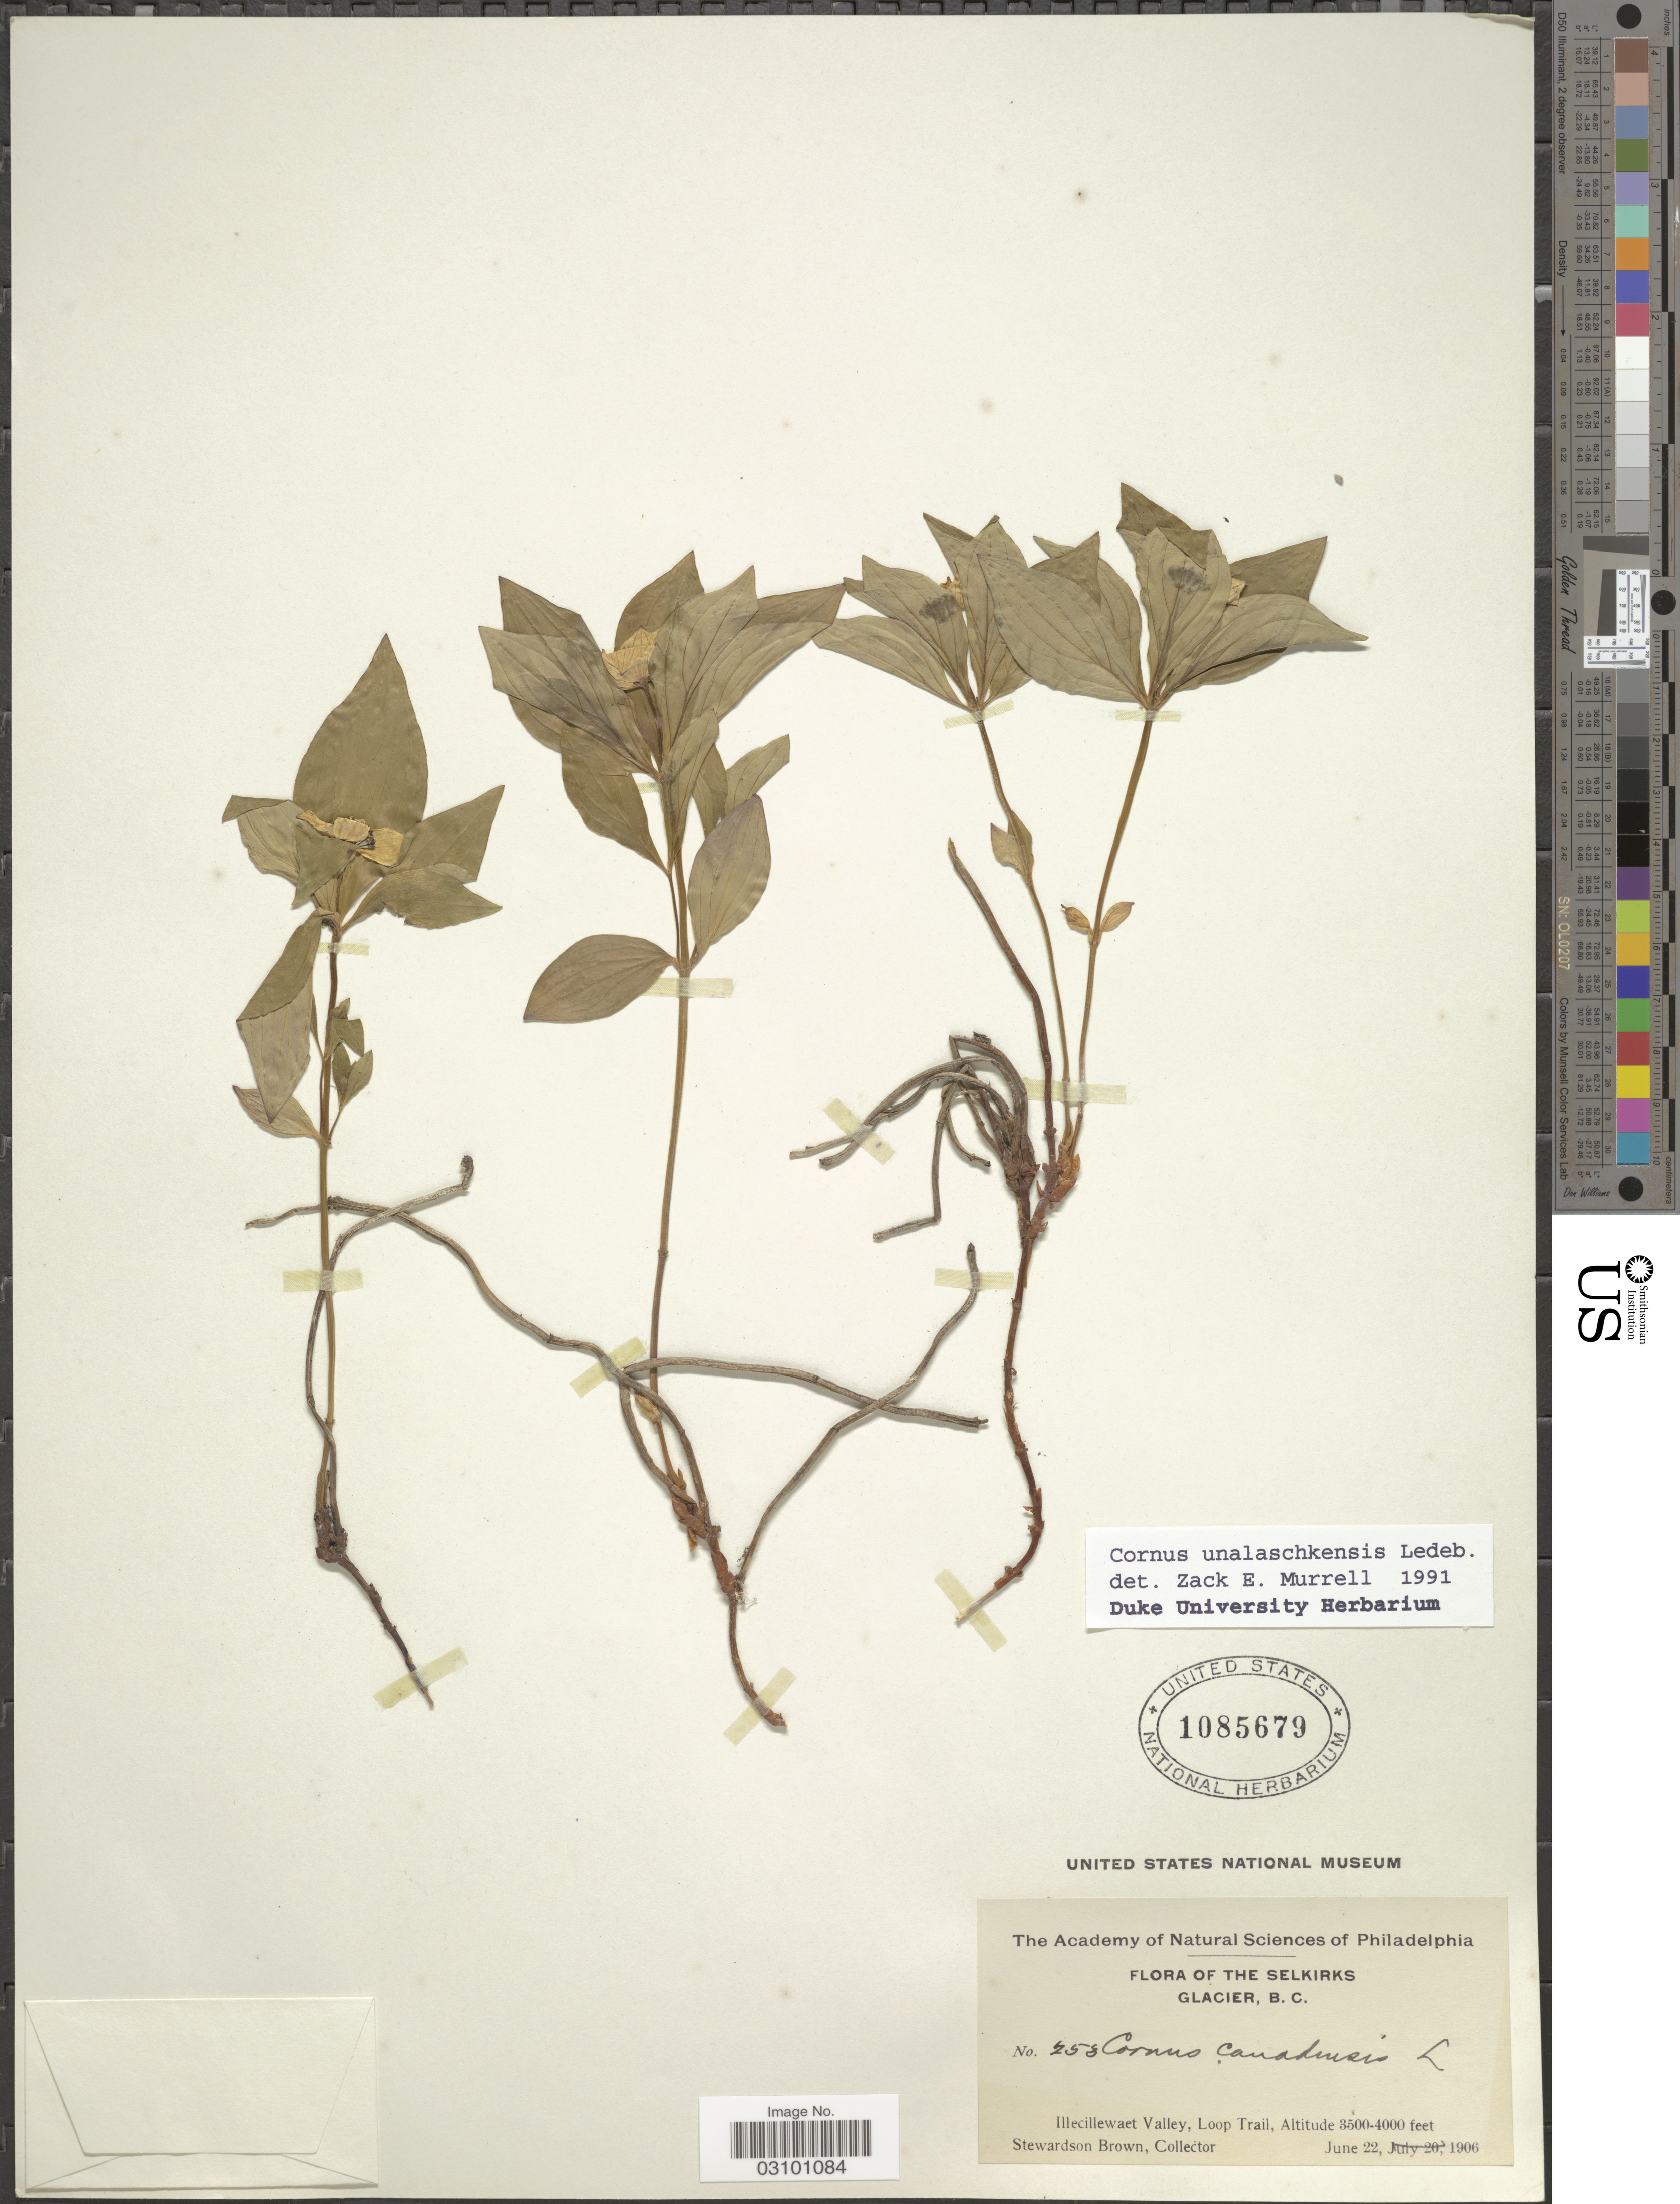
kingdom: Plantae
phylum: Tracheophyta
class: Magnoliopsida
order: Cornales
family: Cornaceae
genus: Cornus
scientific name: Cornus unalaschkensis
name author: Ledeb.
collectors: S. Brown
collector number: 258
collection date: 1906-06-22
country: Canada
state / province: British Columbia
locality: The Selkirks. Glacier. Illecillewaet Valley, Loop Trail.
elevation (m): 1067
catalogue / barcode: US 1085679